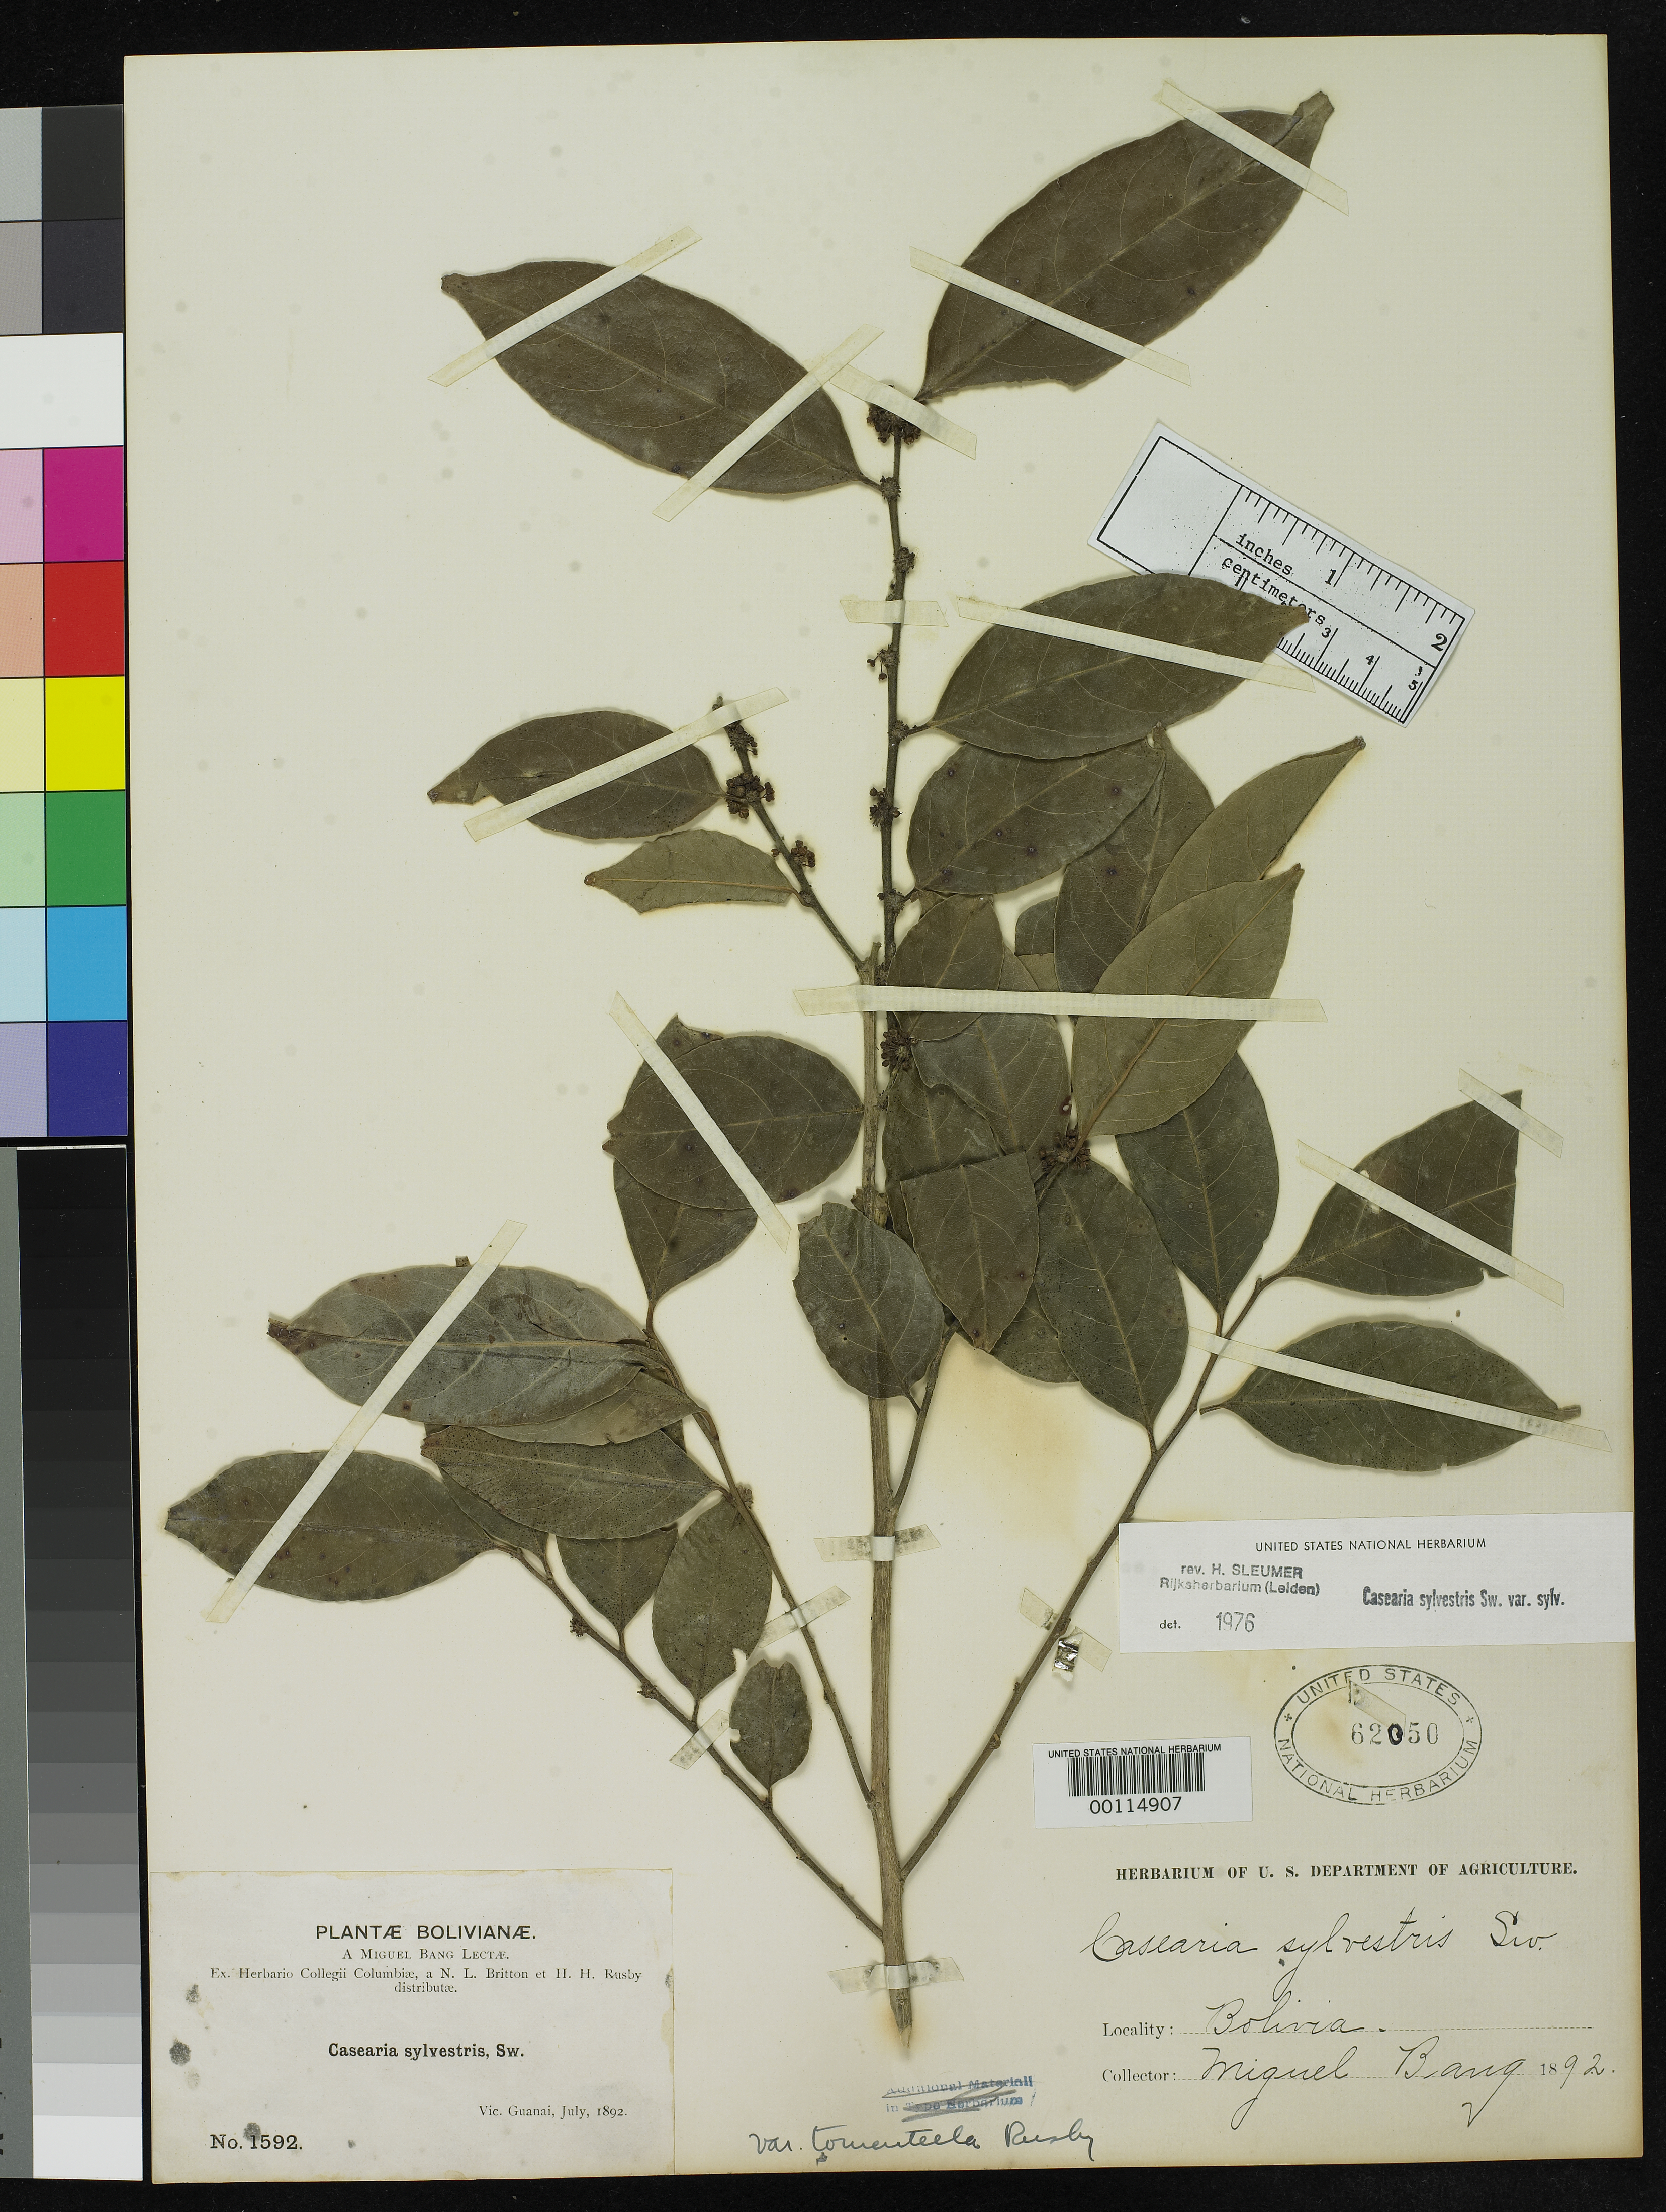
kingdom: Plantae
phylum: Tracheophyta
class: Magnoliopsida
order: Malpighiales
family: Salicaceae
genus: Casearia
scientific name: Casearia sylvestris var. tomentella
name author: Rusby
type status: Isotype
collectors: M. Bang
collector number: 1592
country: Bolivia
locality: Vicinity of Cochabamba.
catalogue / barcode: US 62050